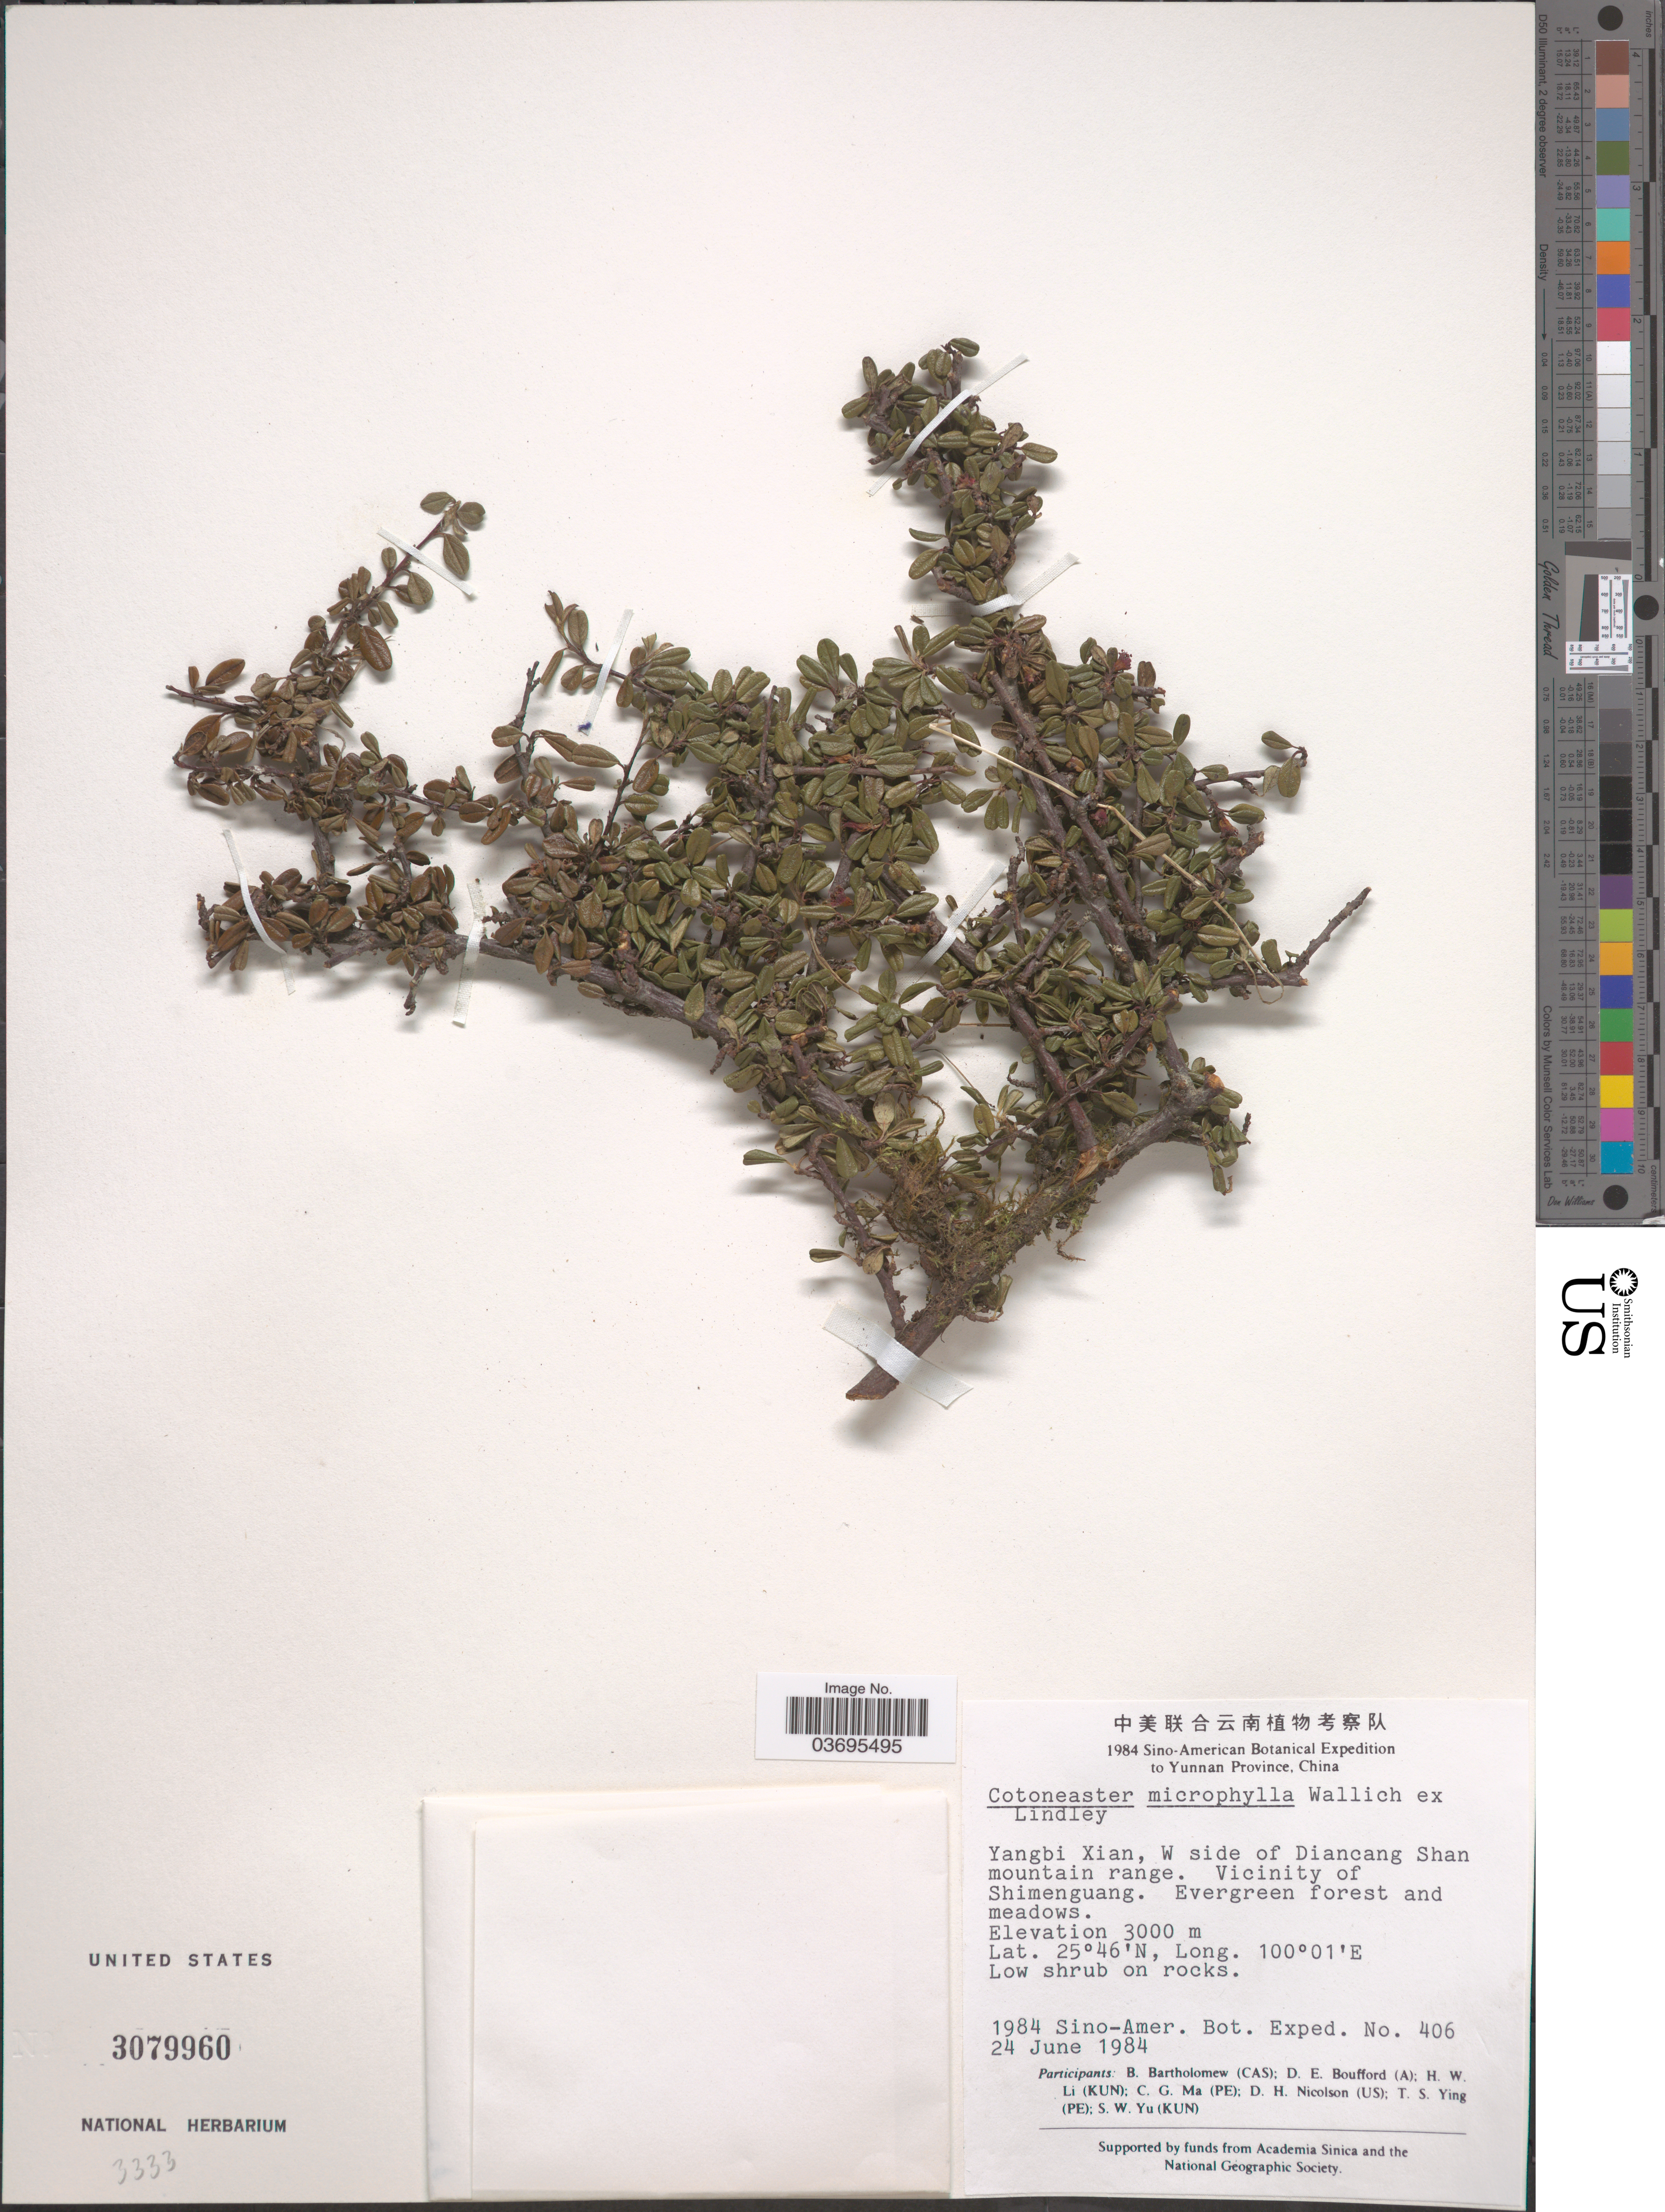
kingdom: Plantae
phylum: Tracheophyta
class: Magnoliopsida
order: Rosales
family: Rosaceae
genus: Cotoneaster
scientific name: Cotoneaster microphyllus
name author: Wall ex Lindl.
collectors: Sino-Amer. Bot. Exped. 1984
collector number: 406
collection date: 1984-06-24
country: China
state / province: Yunnan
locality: Yangbi Xian, W side of Diancang Shan mountain range. Vicinity of Shimenguang.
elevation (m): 3000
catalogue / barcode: US 3079960